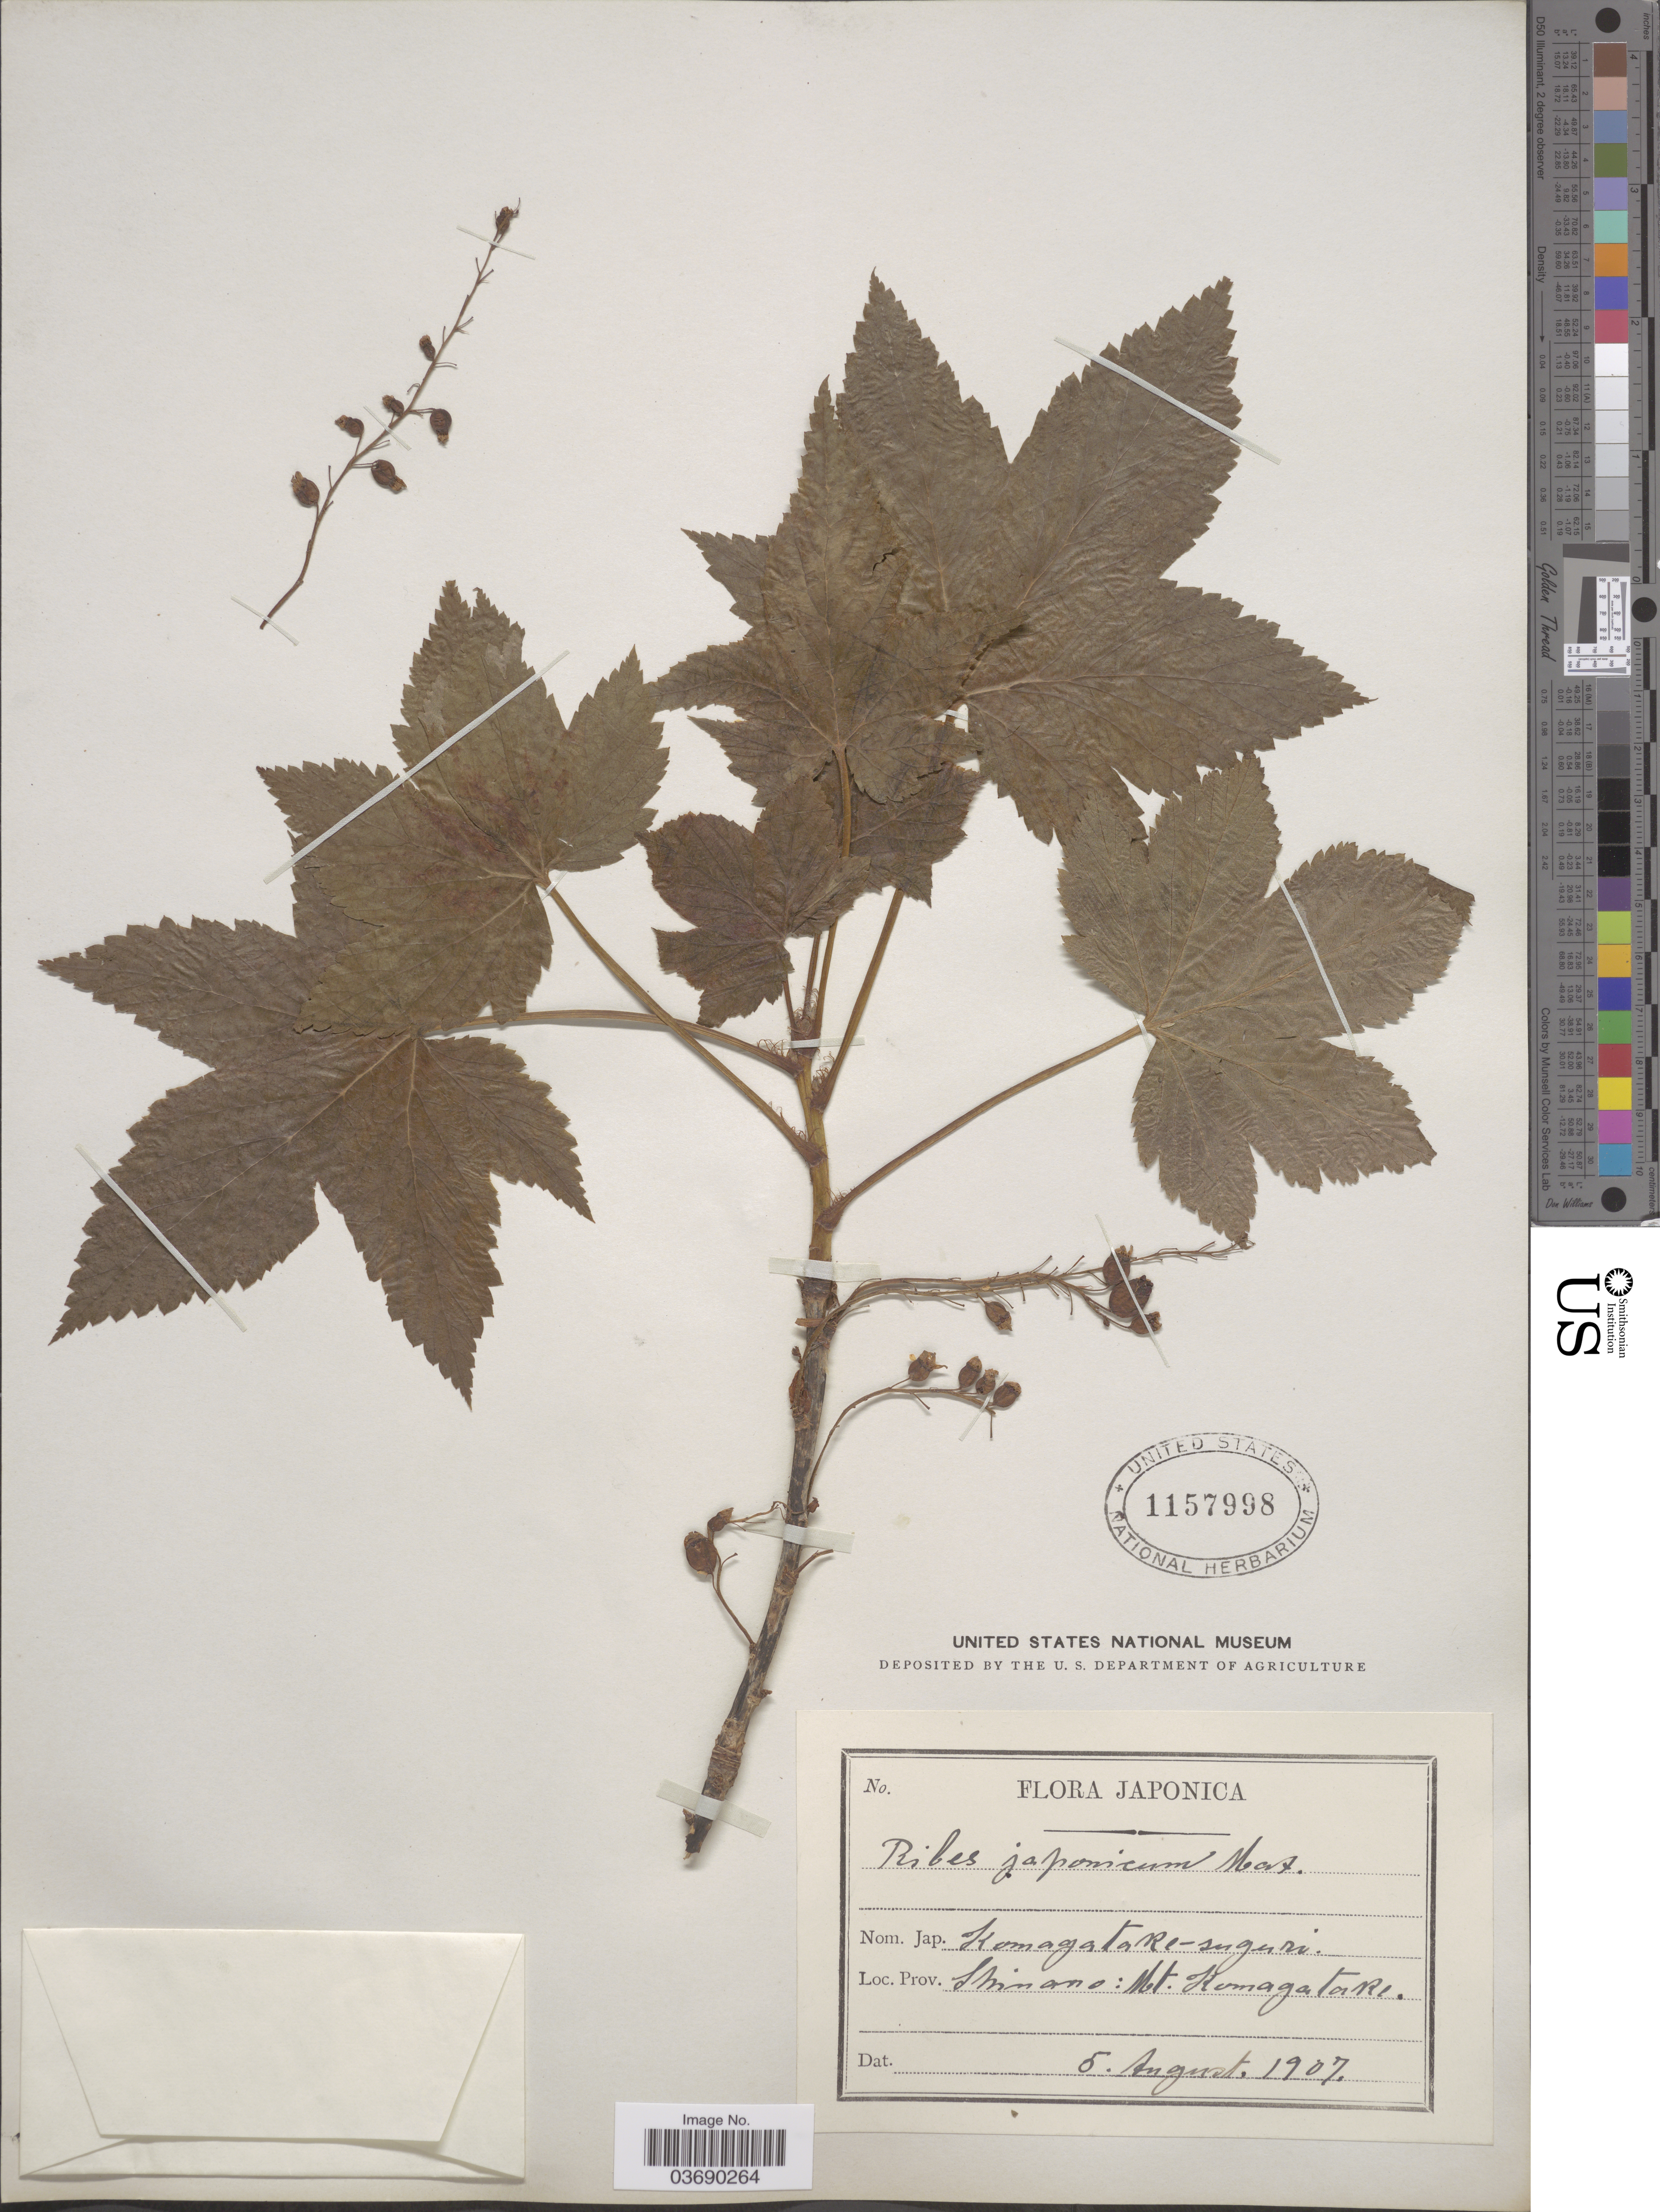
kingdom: Plantae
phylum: Tracheophyta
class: Magnoliopsida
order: Saxifragales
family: Grossulariaceae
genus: Ribes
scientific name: Ribes japonicum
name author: Maxim.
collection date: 1907-08-05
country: Japan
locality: Shinano: Mt. Komagataki.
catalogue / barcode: US 1157998